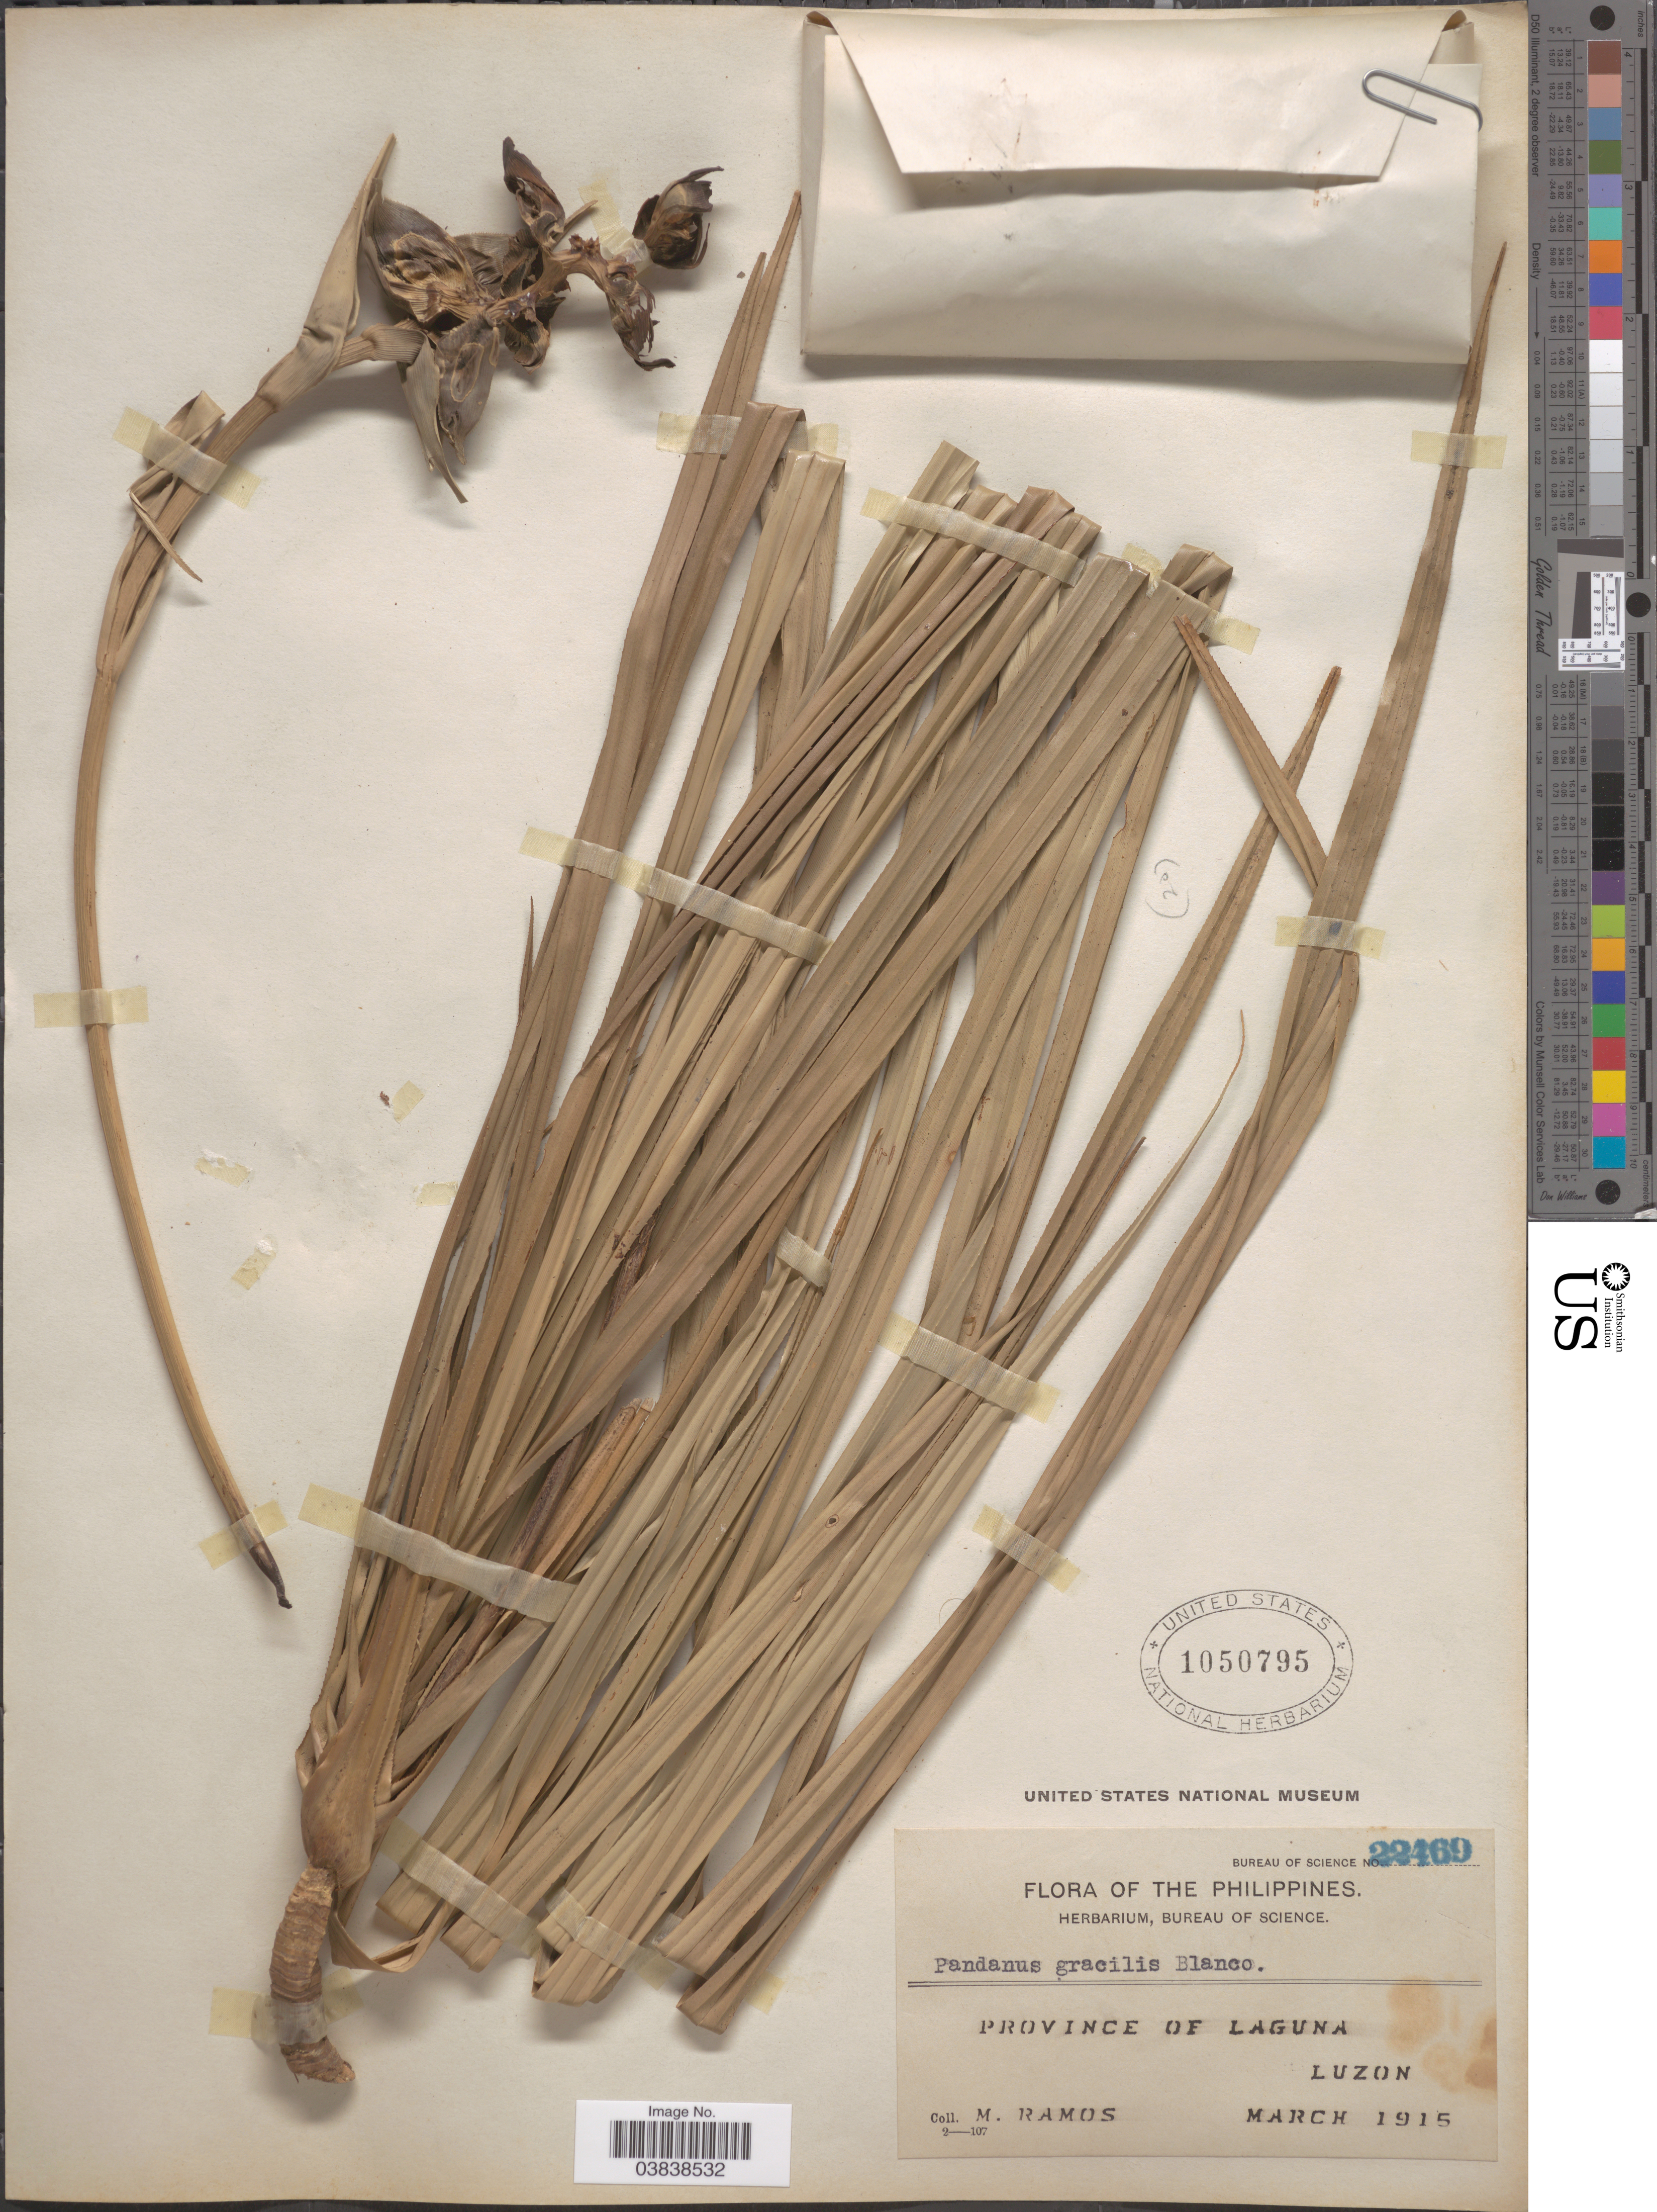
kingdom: Plantae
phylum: Tracheophyta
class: Liliopsida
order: Pandanales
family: Pandanaceae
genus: Pandanus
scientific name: Pandanus gracilis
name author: Blanco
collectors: M. Ramos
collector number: Bureau of Science 22469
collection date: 1915-03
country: Philippines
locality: Province of Laguna, Luzon.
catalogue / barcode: US 1050795